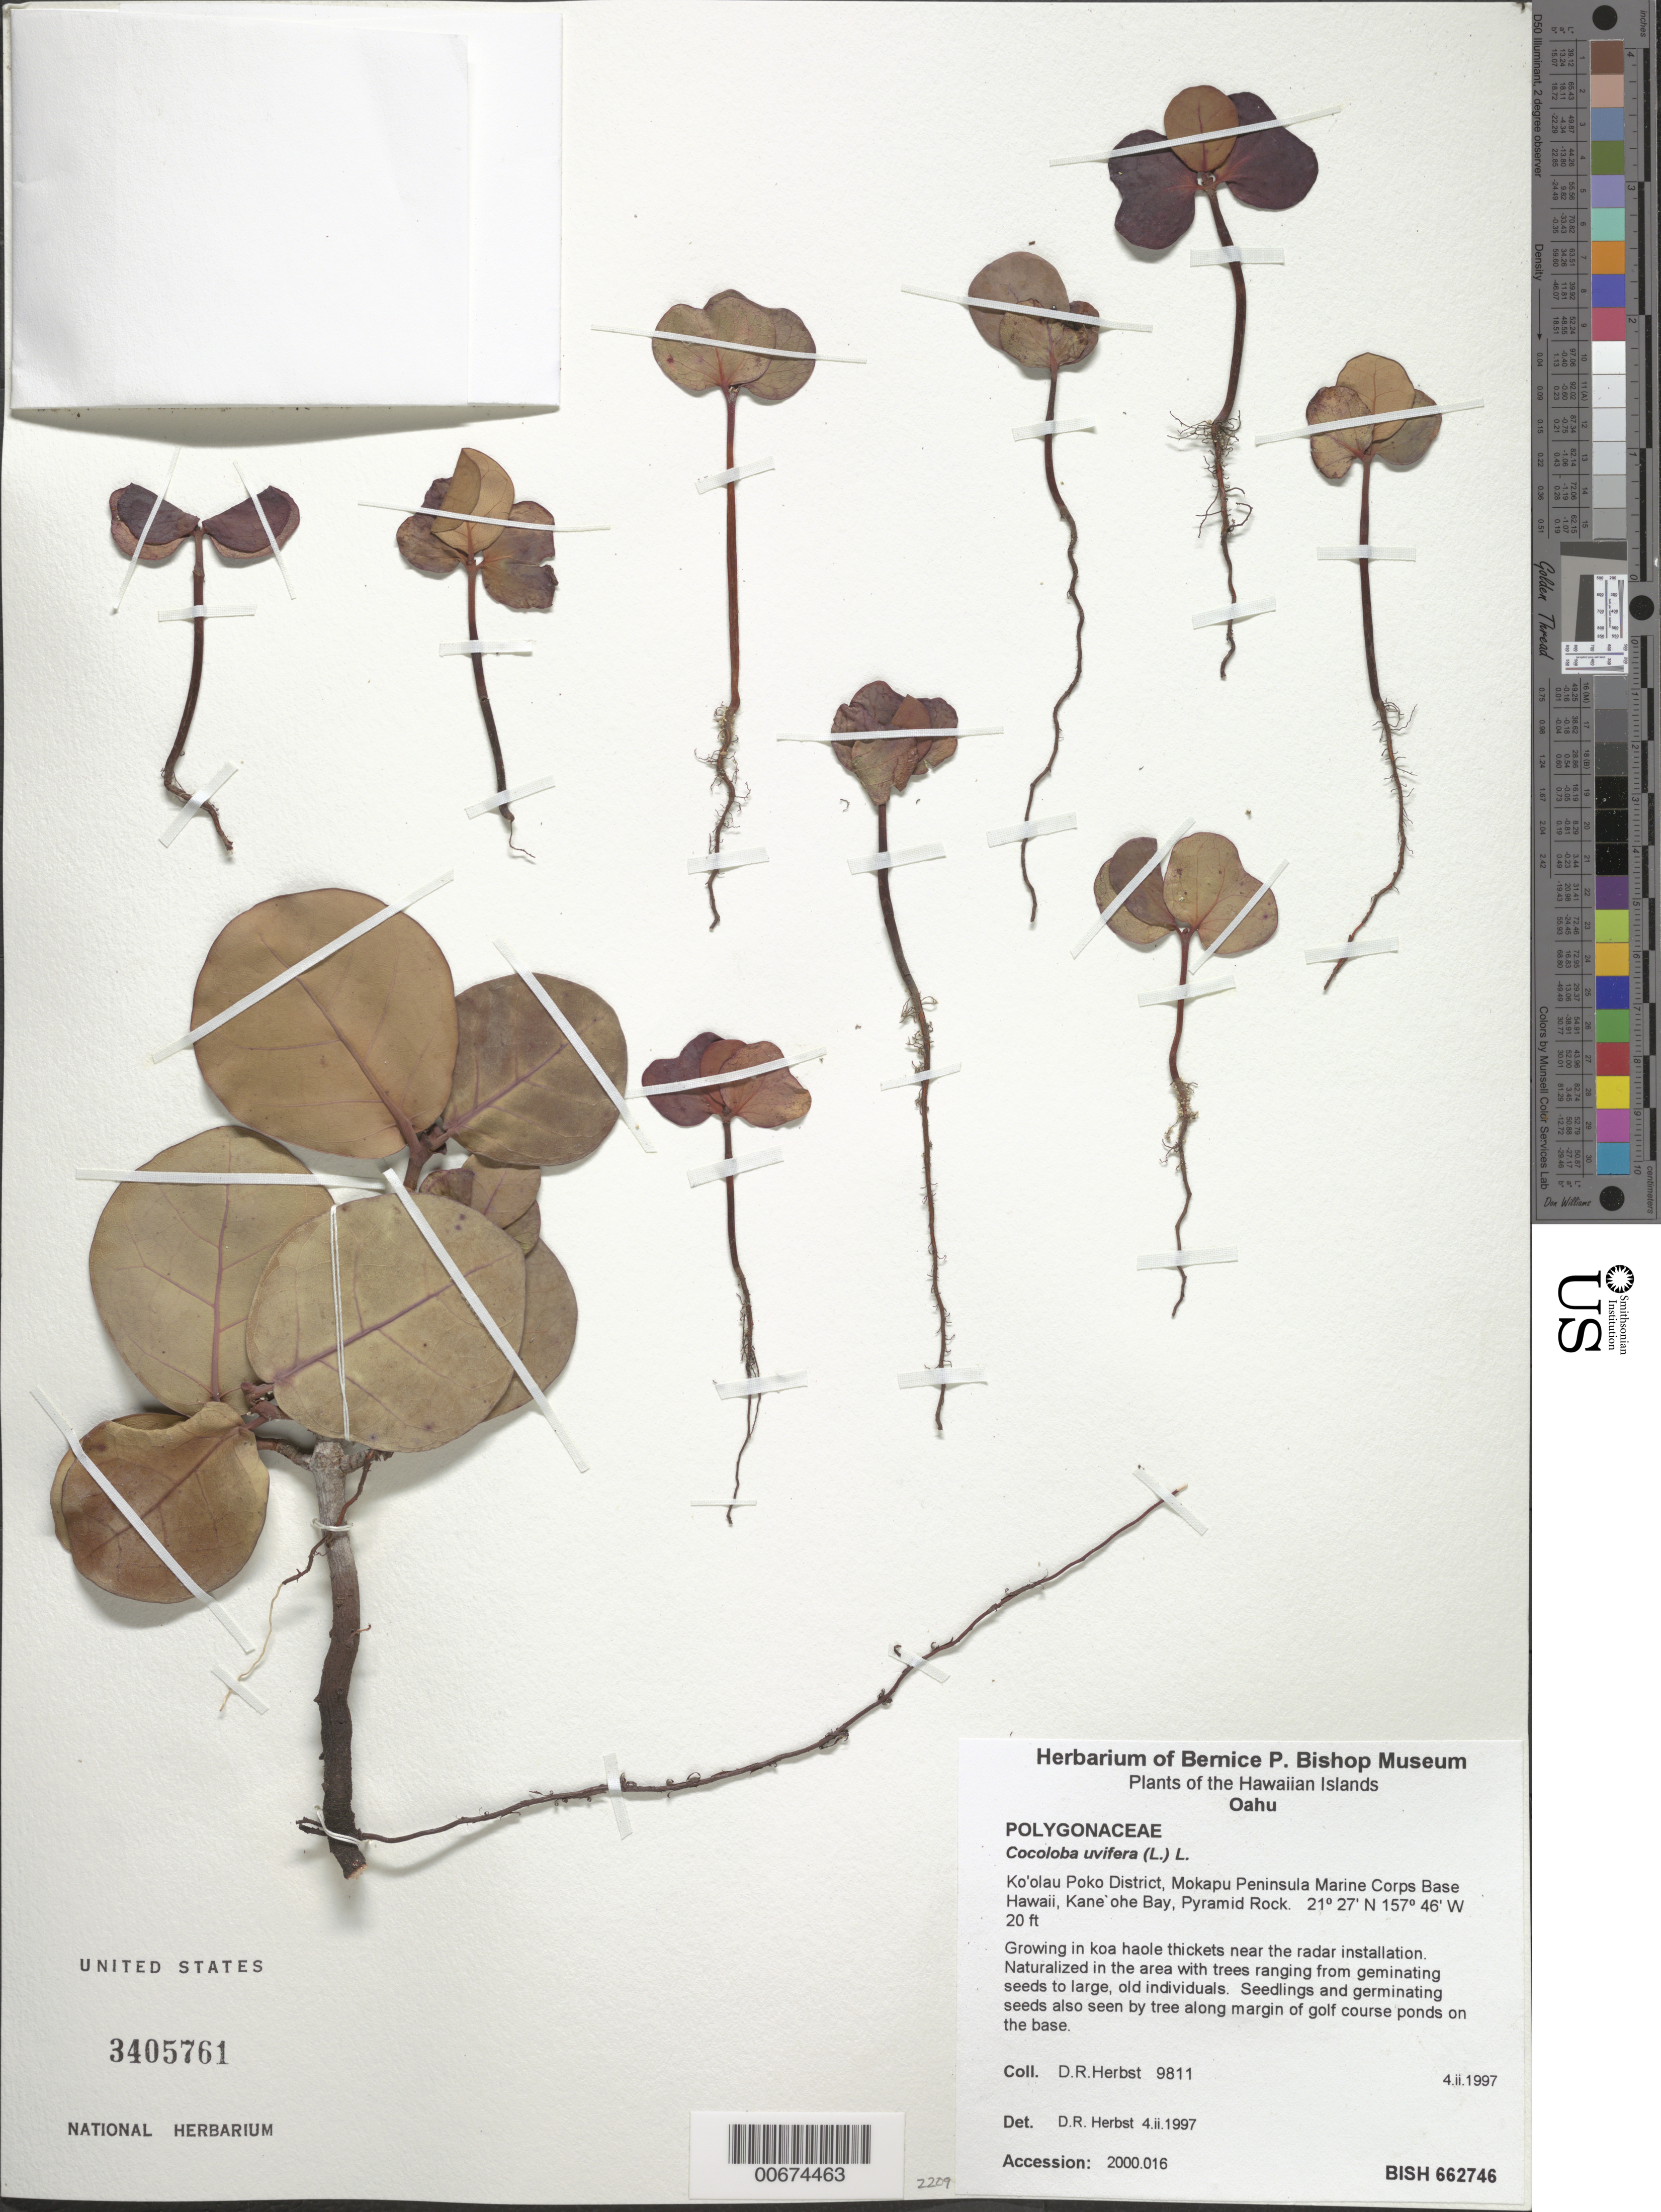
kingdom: Plantae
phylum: Tracheophyta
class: Magnoliopsida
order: Caryophyllales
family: Polygonaceae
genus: Coccoloba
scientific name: Coccoloba uvifera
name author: L.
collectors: D. R. Herbst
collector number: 9811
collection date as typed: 4 Feb 1997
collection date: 1997-02-04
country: United States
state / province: Hawaii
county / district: Honolulu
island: Oahu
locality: Ko'olau Poko Distr., Mokapu Peninsula Marine Corps Base Hawaii, Kane'ohe Bay, Pyramid Rock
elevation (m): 6.1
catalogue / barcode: US 3405761